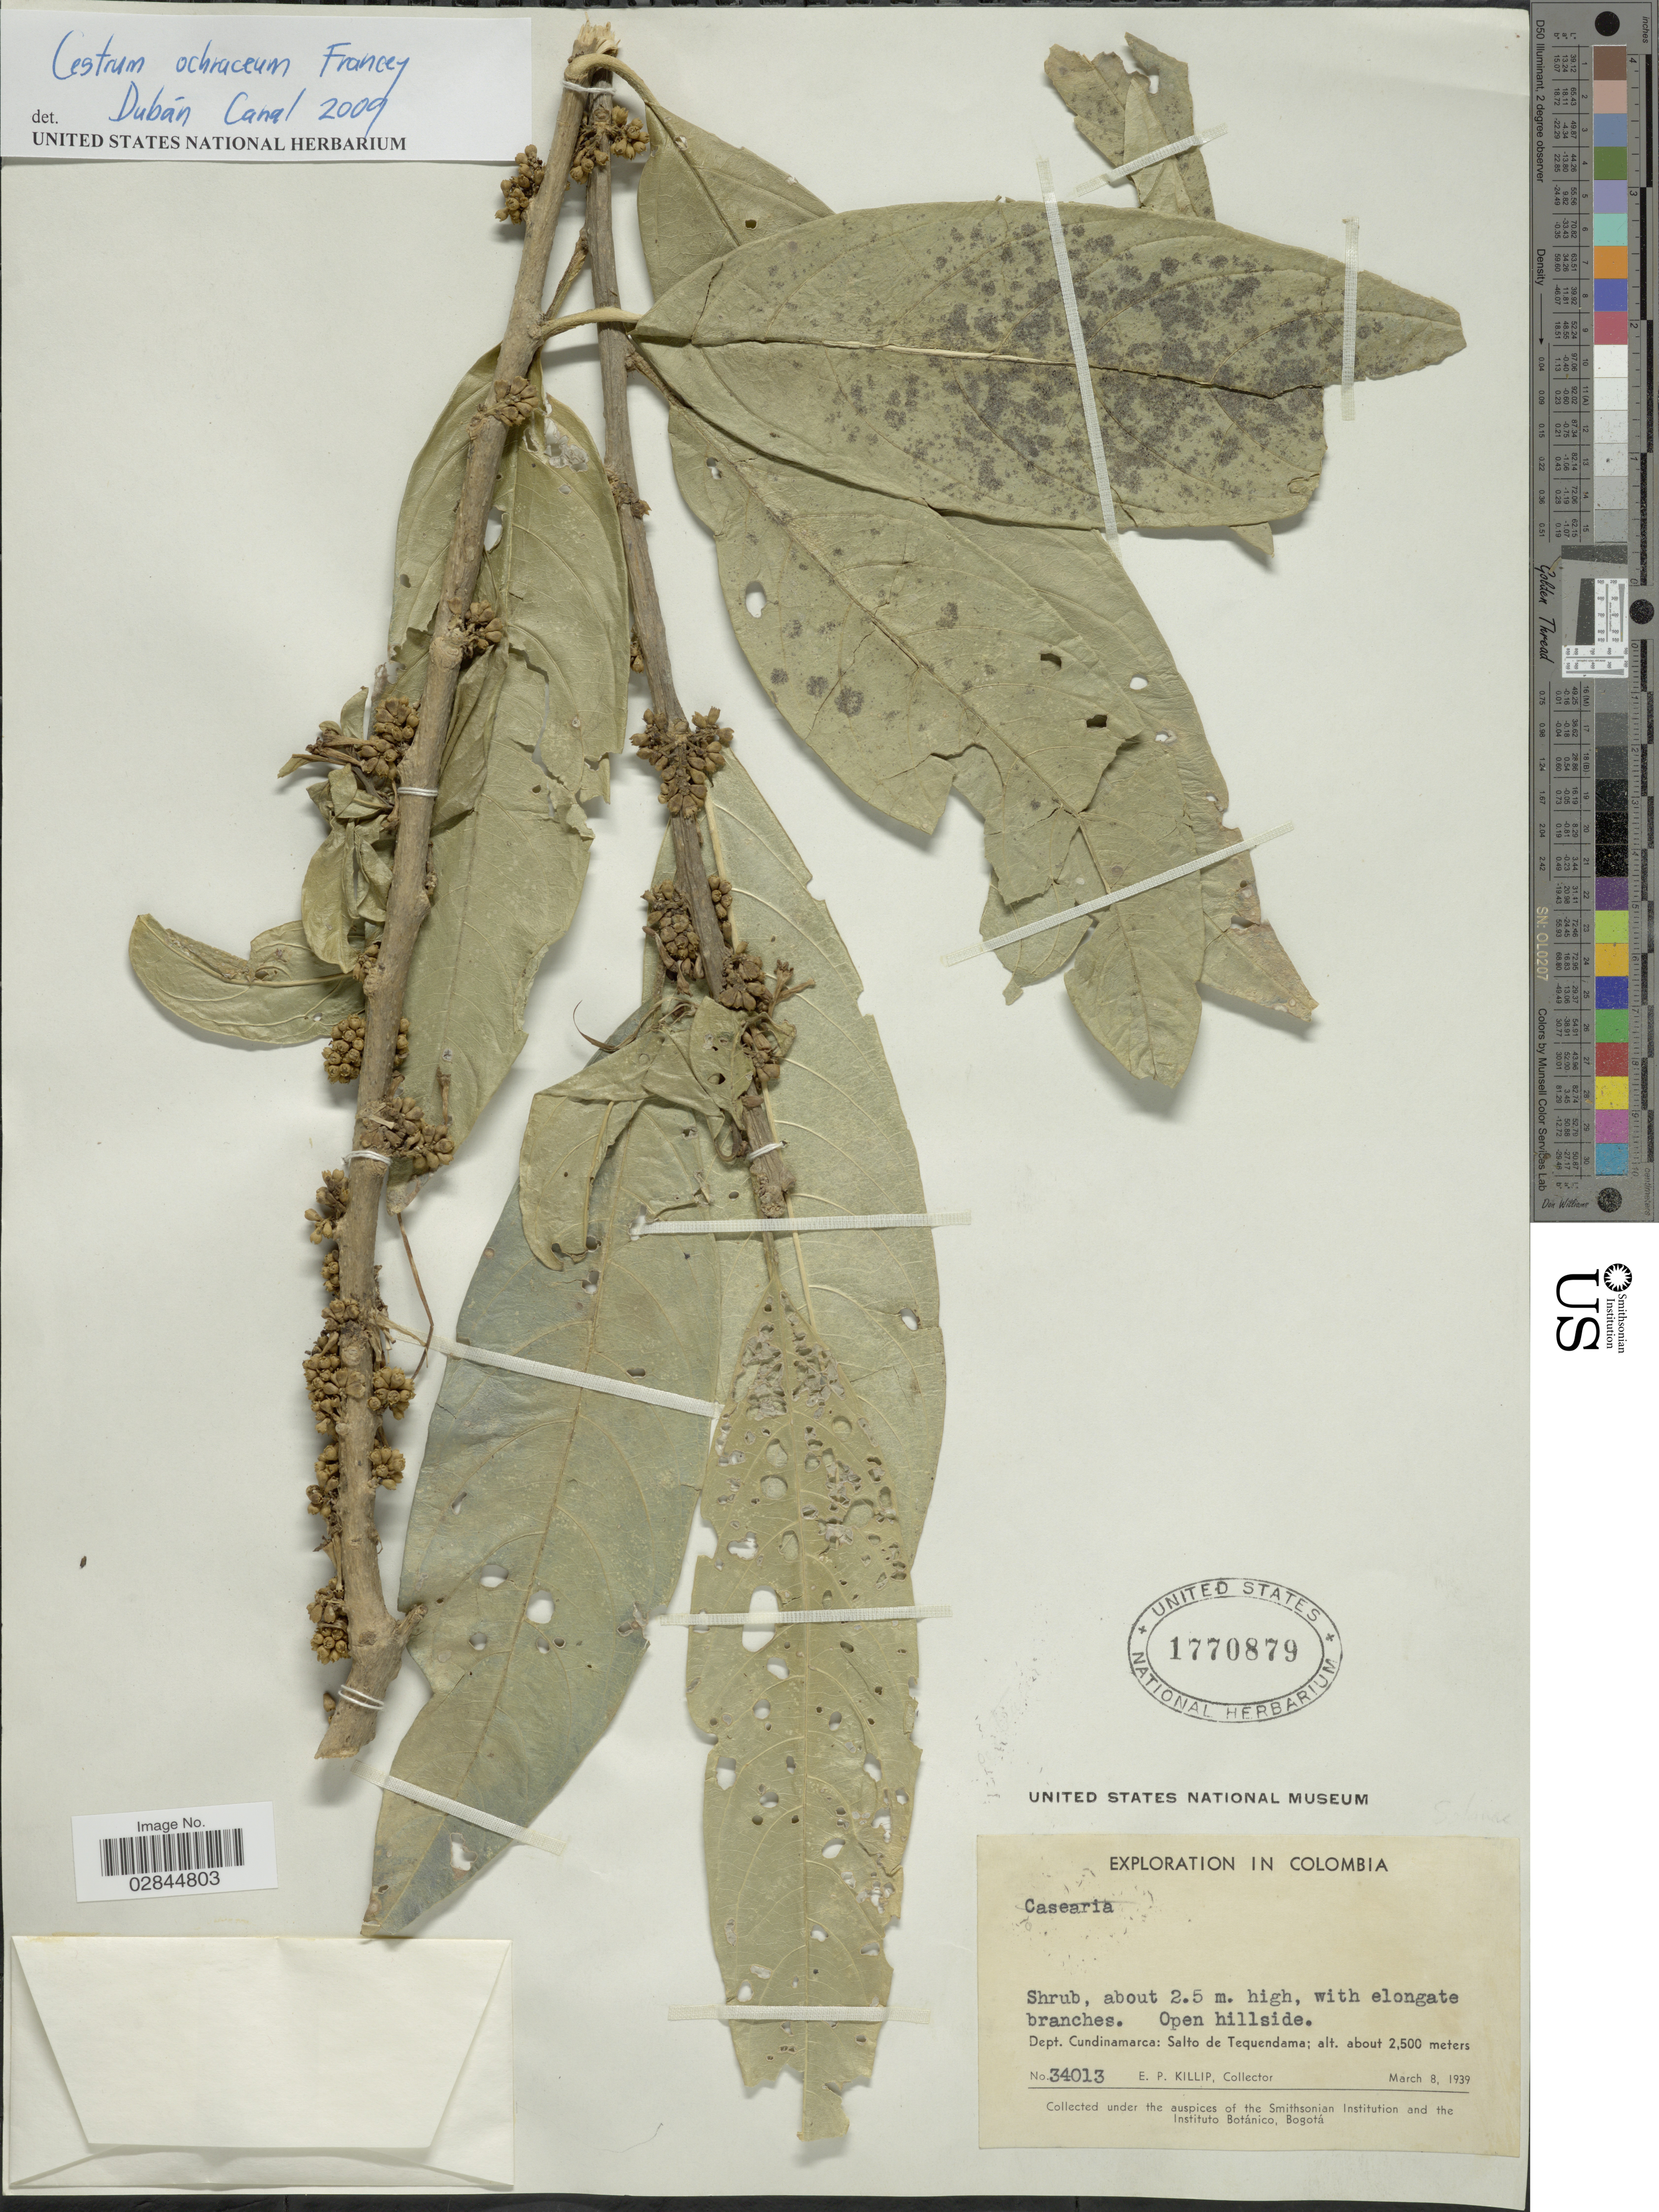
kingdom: Plantae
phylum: Tracheophyta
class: Magnoliopsida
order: Solanales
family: Solanaceae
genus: Cestrum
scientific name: Cestrum ochraceum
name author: Francey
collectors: E. P. Killip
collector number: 34013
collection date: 1939-03-08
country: Colombia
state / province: Cundinamarca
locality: Dept. Cundinamarca: Salto de Tequendama.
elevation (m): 2500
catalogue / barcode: US 1770879